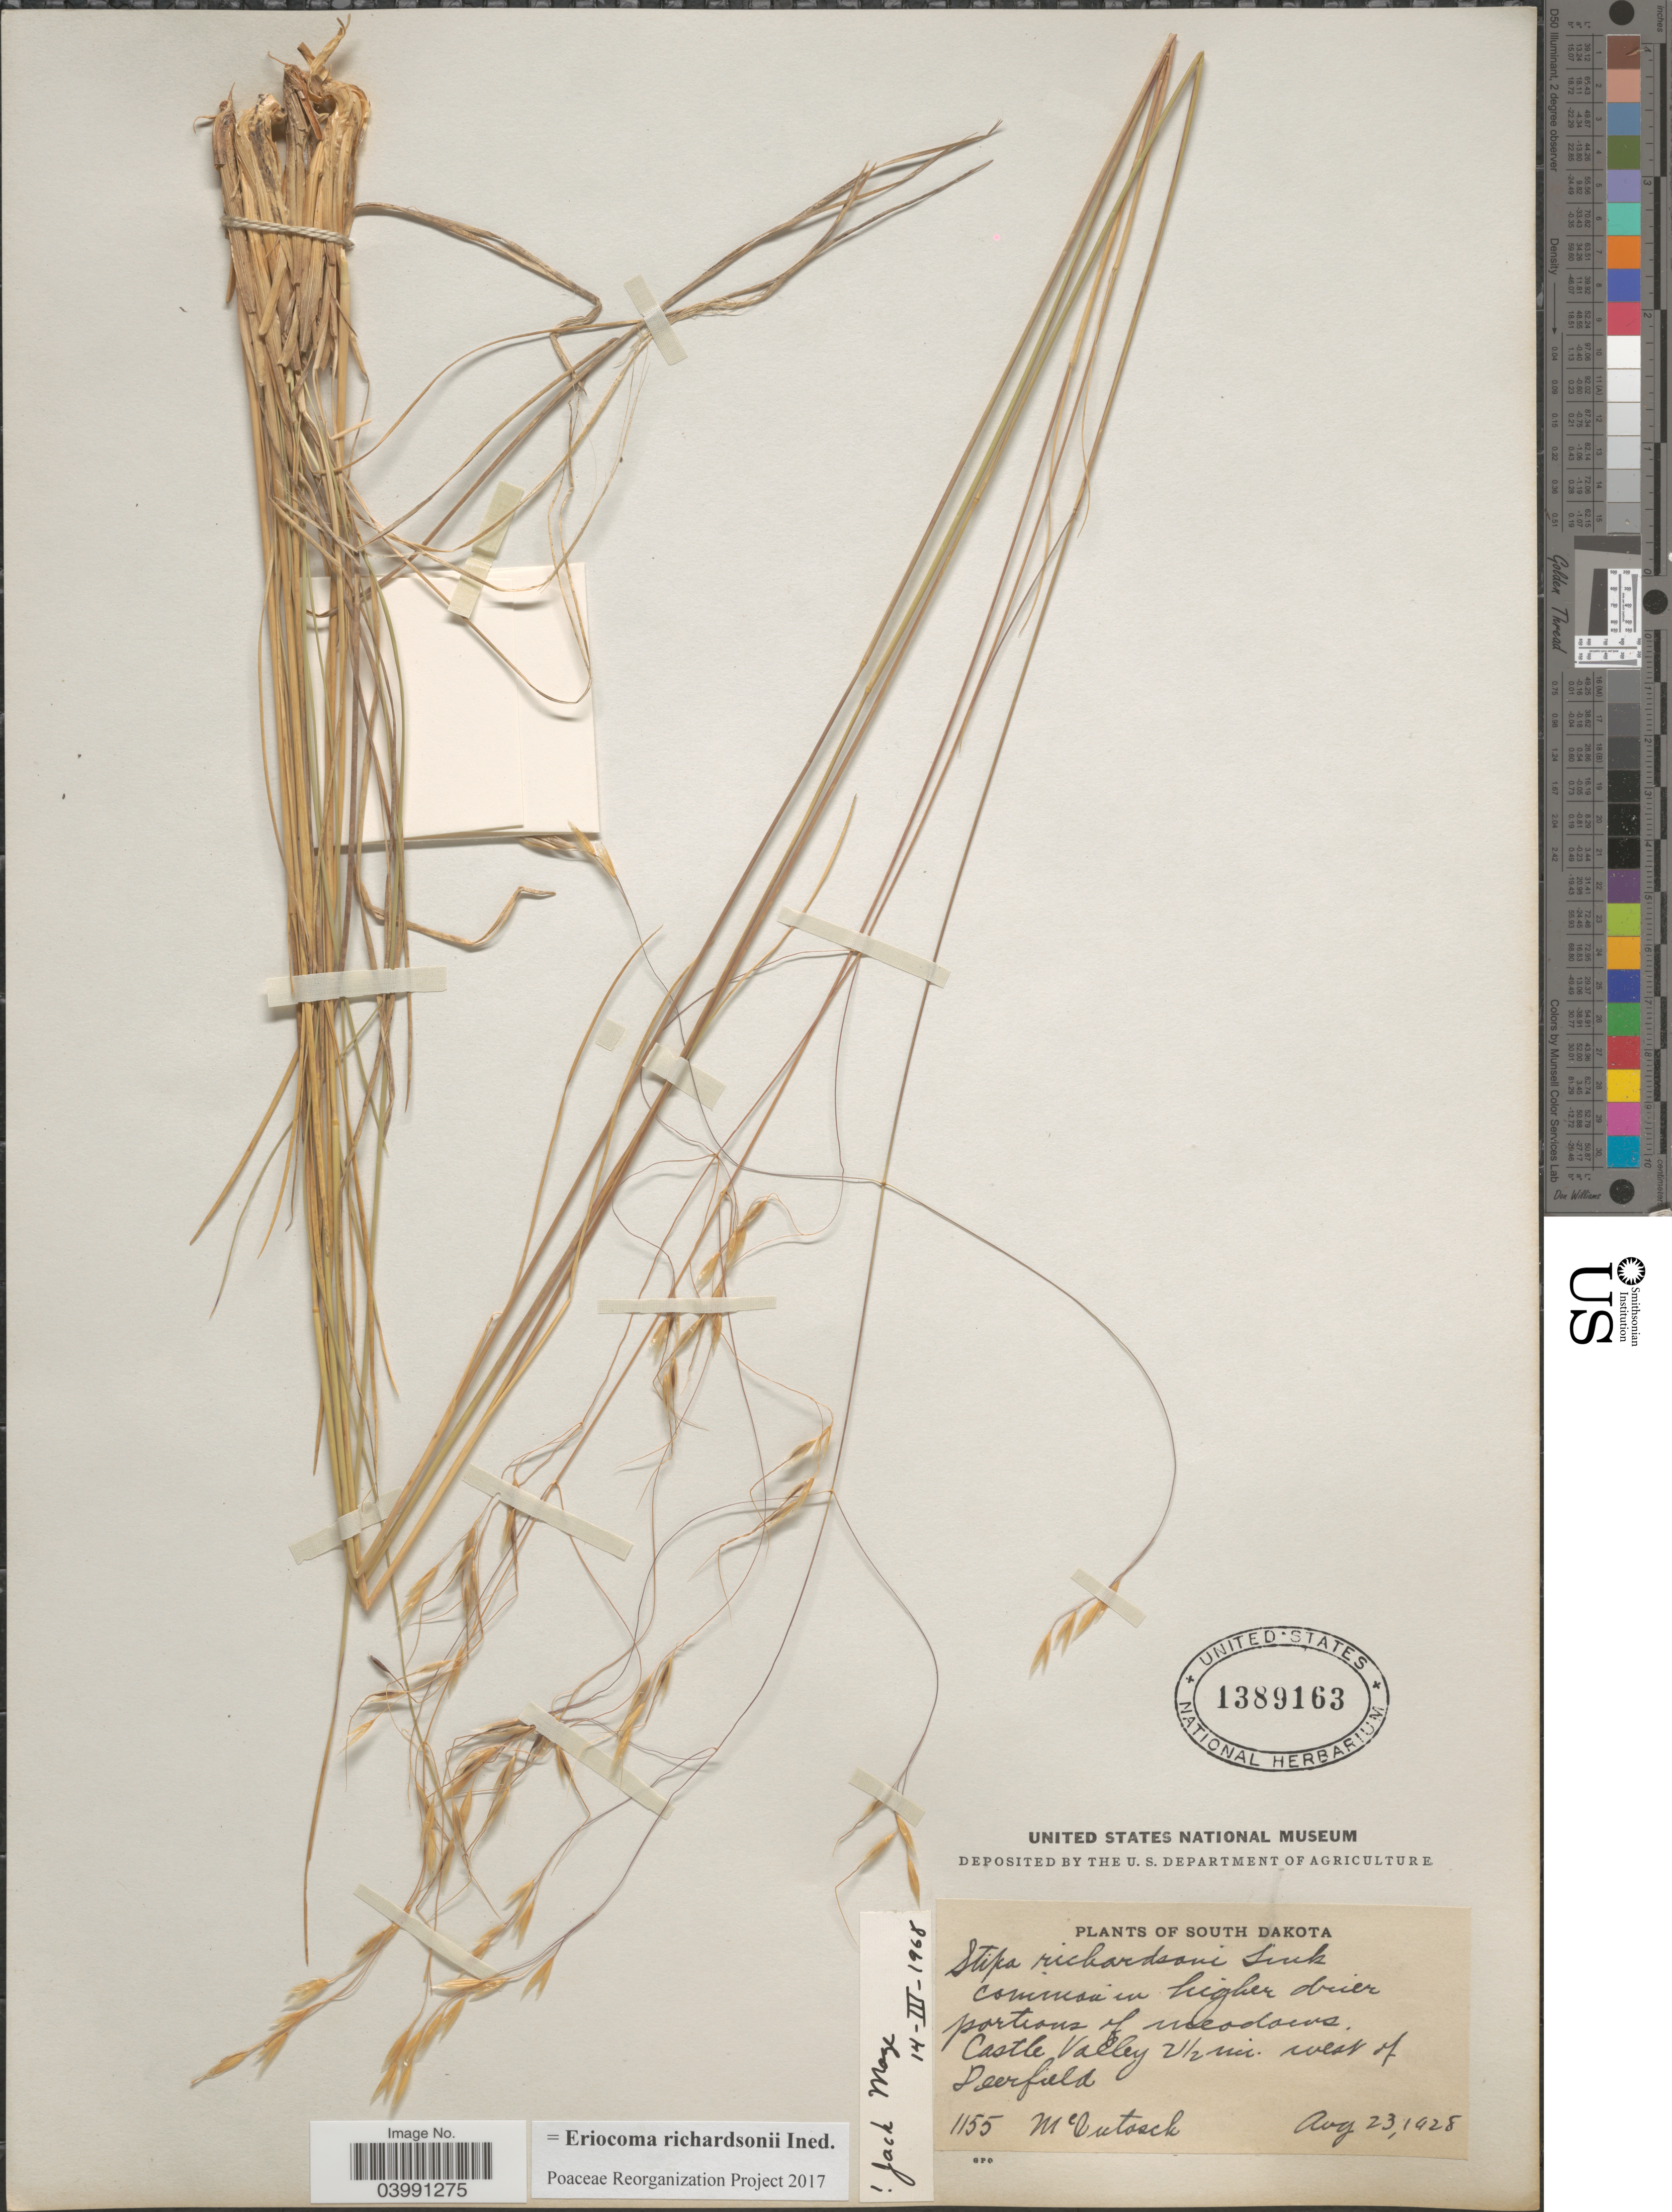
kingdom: Plantae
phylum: Tracheophyta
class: Liliopsida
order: Poales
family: Poaceae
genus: Eriocoma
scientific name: Eriocoma richardsonii ined.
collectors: McIntosch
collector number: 1155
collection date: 1928-08-23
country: United States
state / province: South Dakota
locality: Castle Valley 2½ mi. west of Deerfield.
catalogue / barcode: US 1389163